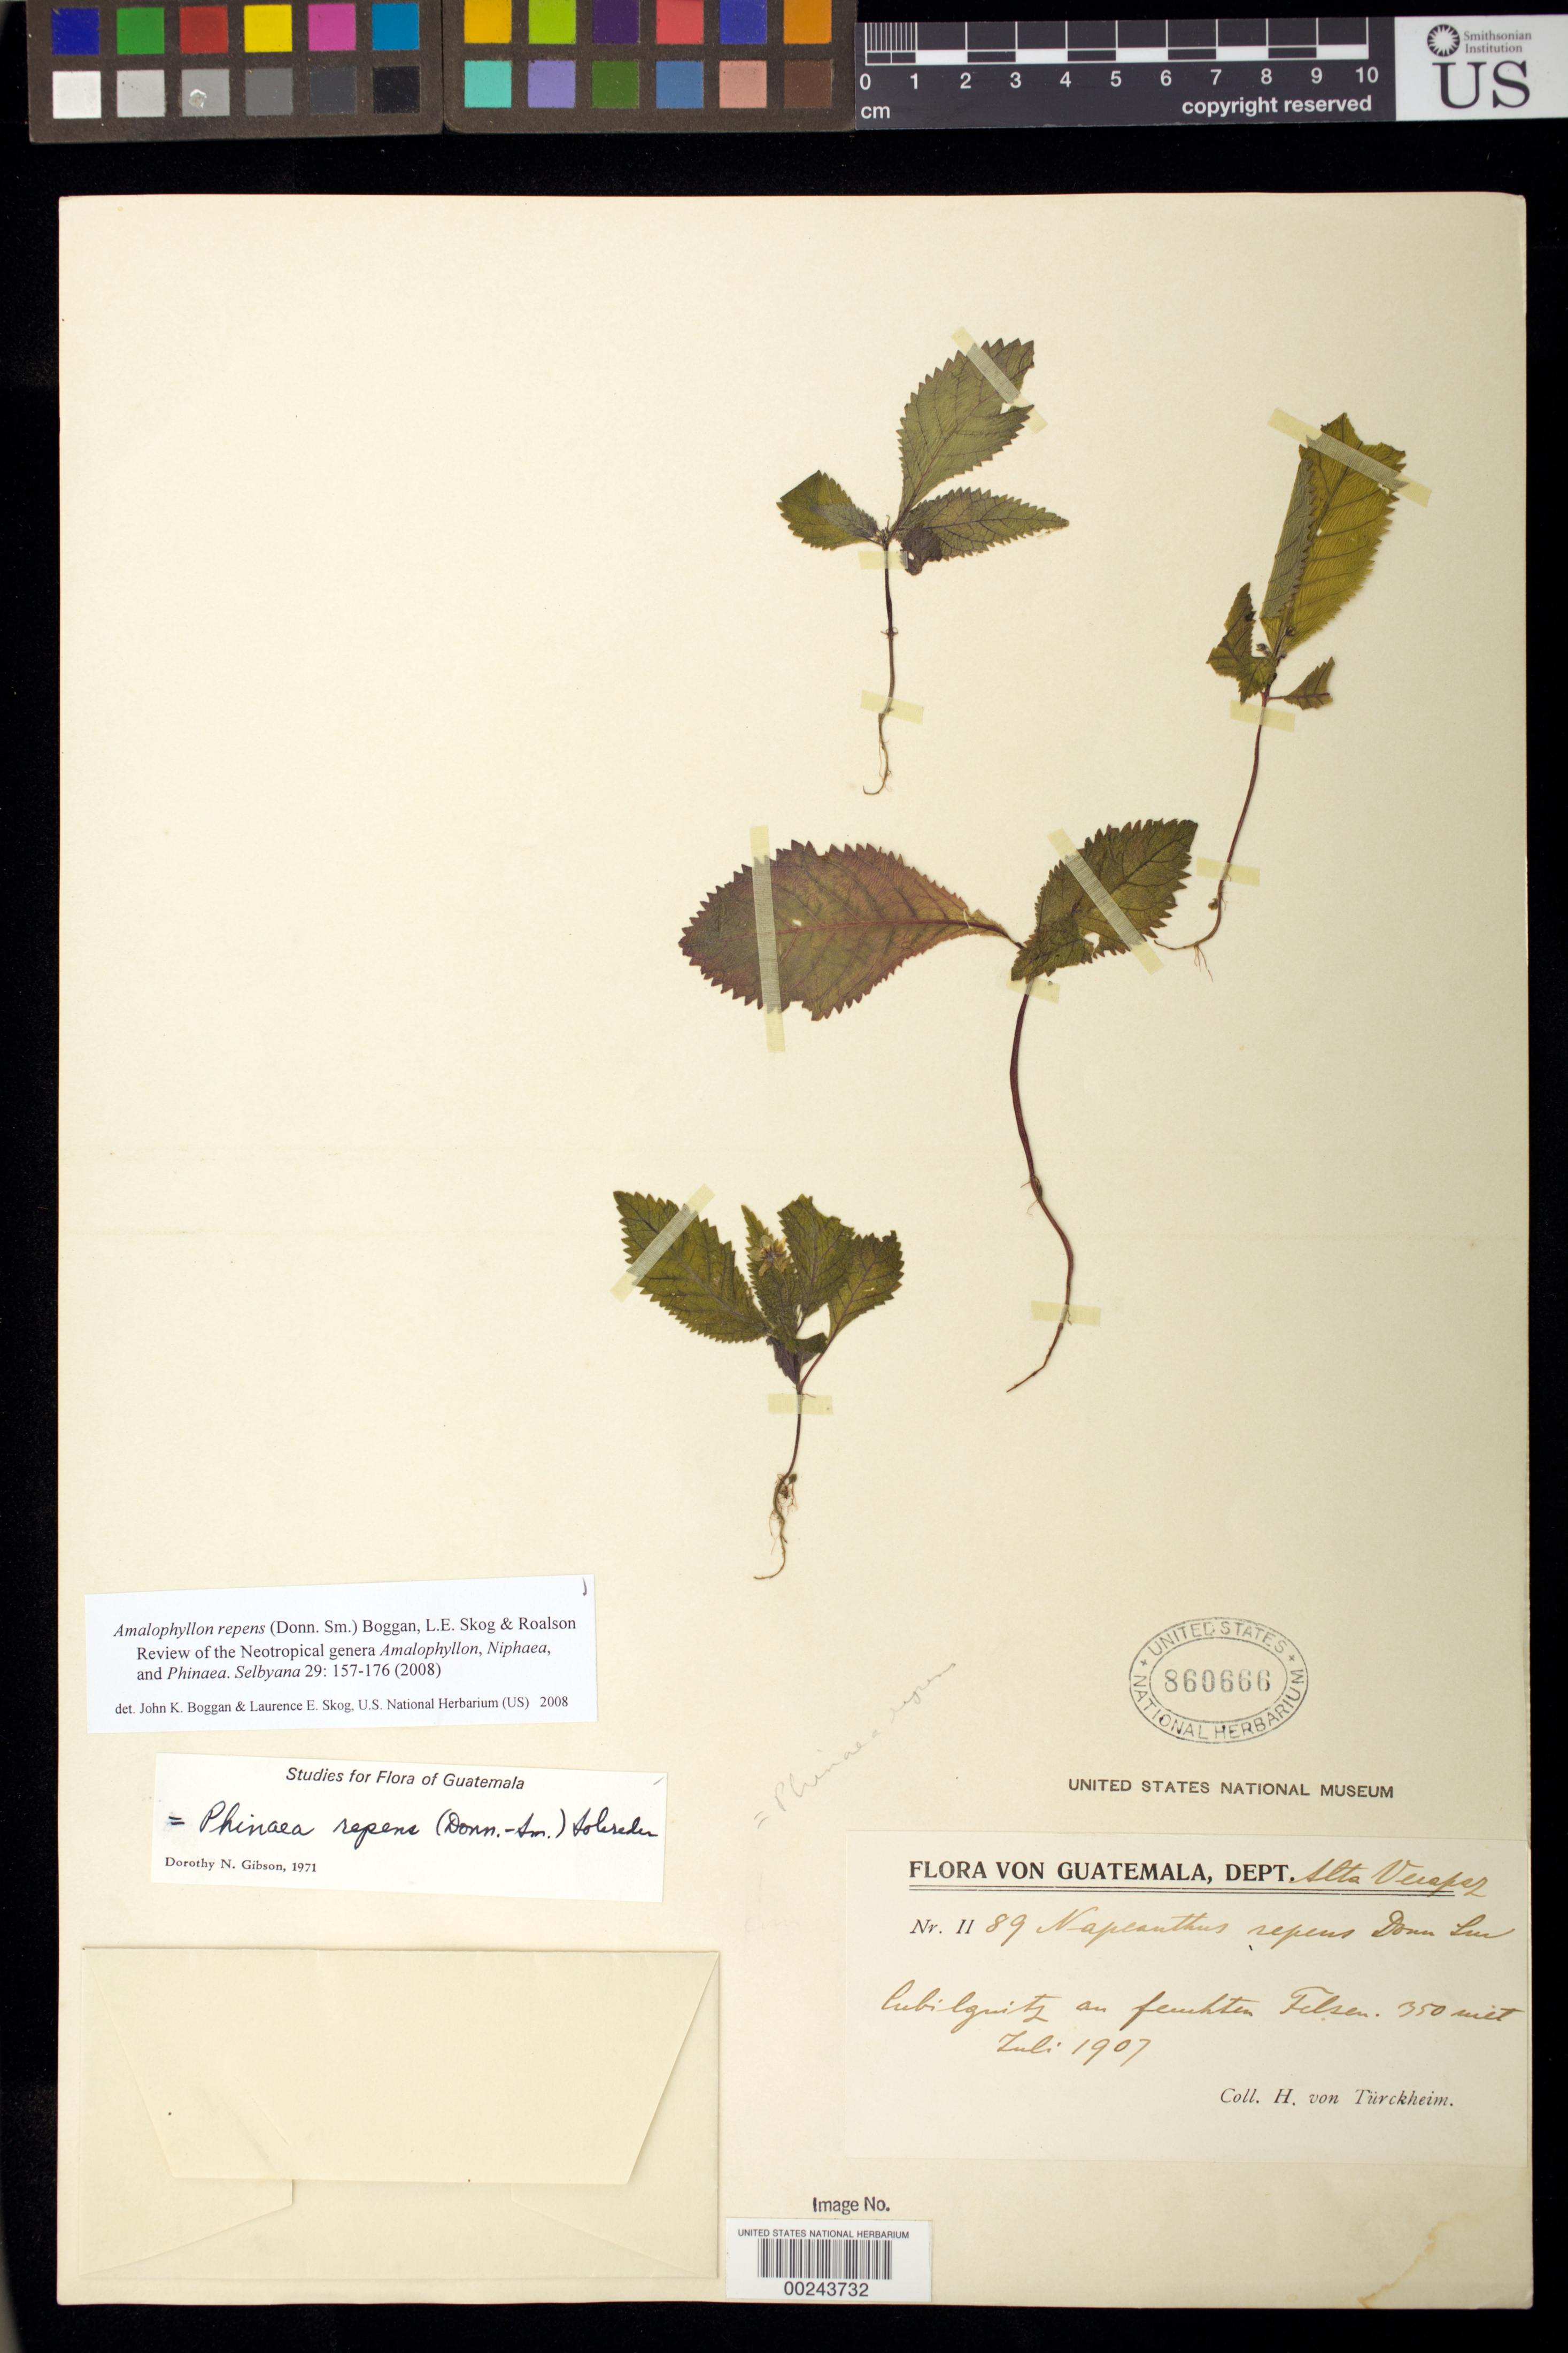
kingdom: Plantae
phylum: Tracheophyta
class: Magnoliopsida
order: Lamiales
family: Gesneriaceae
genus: Amalophyllon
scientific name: Amalophyllon repens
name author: (Donn. Sm.) Boggan et al.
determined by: Boggan, J. K.; Skog, L. E.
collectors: H. von Türckheim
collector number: II 89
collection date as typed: Jul 1907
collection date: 1907-07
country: Guatemala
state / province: Alta Verapaz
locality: Cubilquitz an feuchten Felsen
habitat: On moist cliff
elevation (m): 350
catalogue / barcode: US 860666